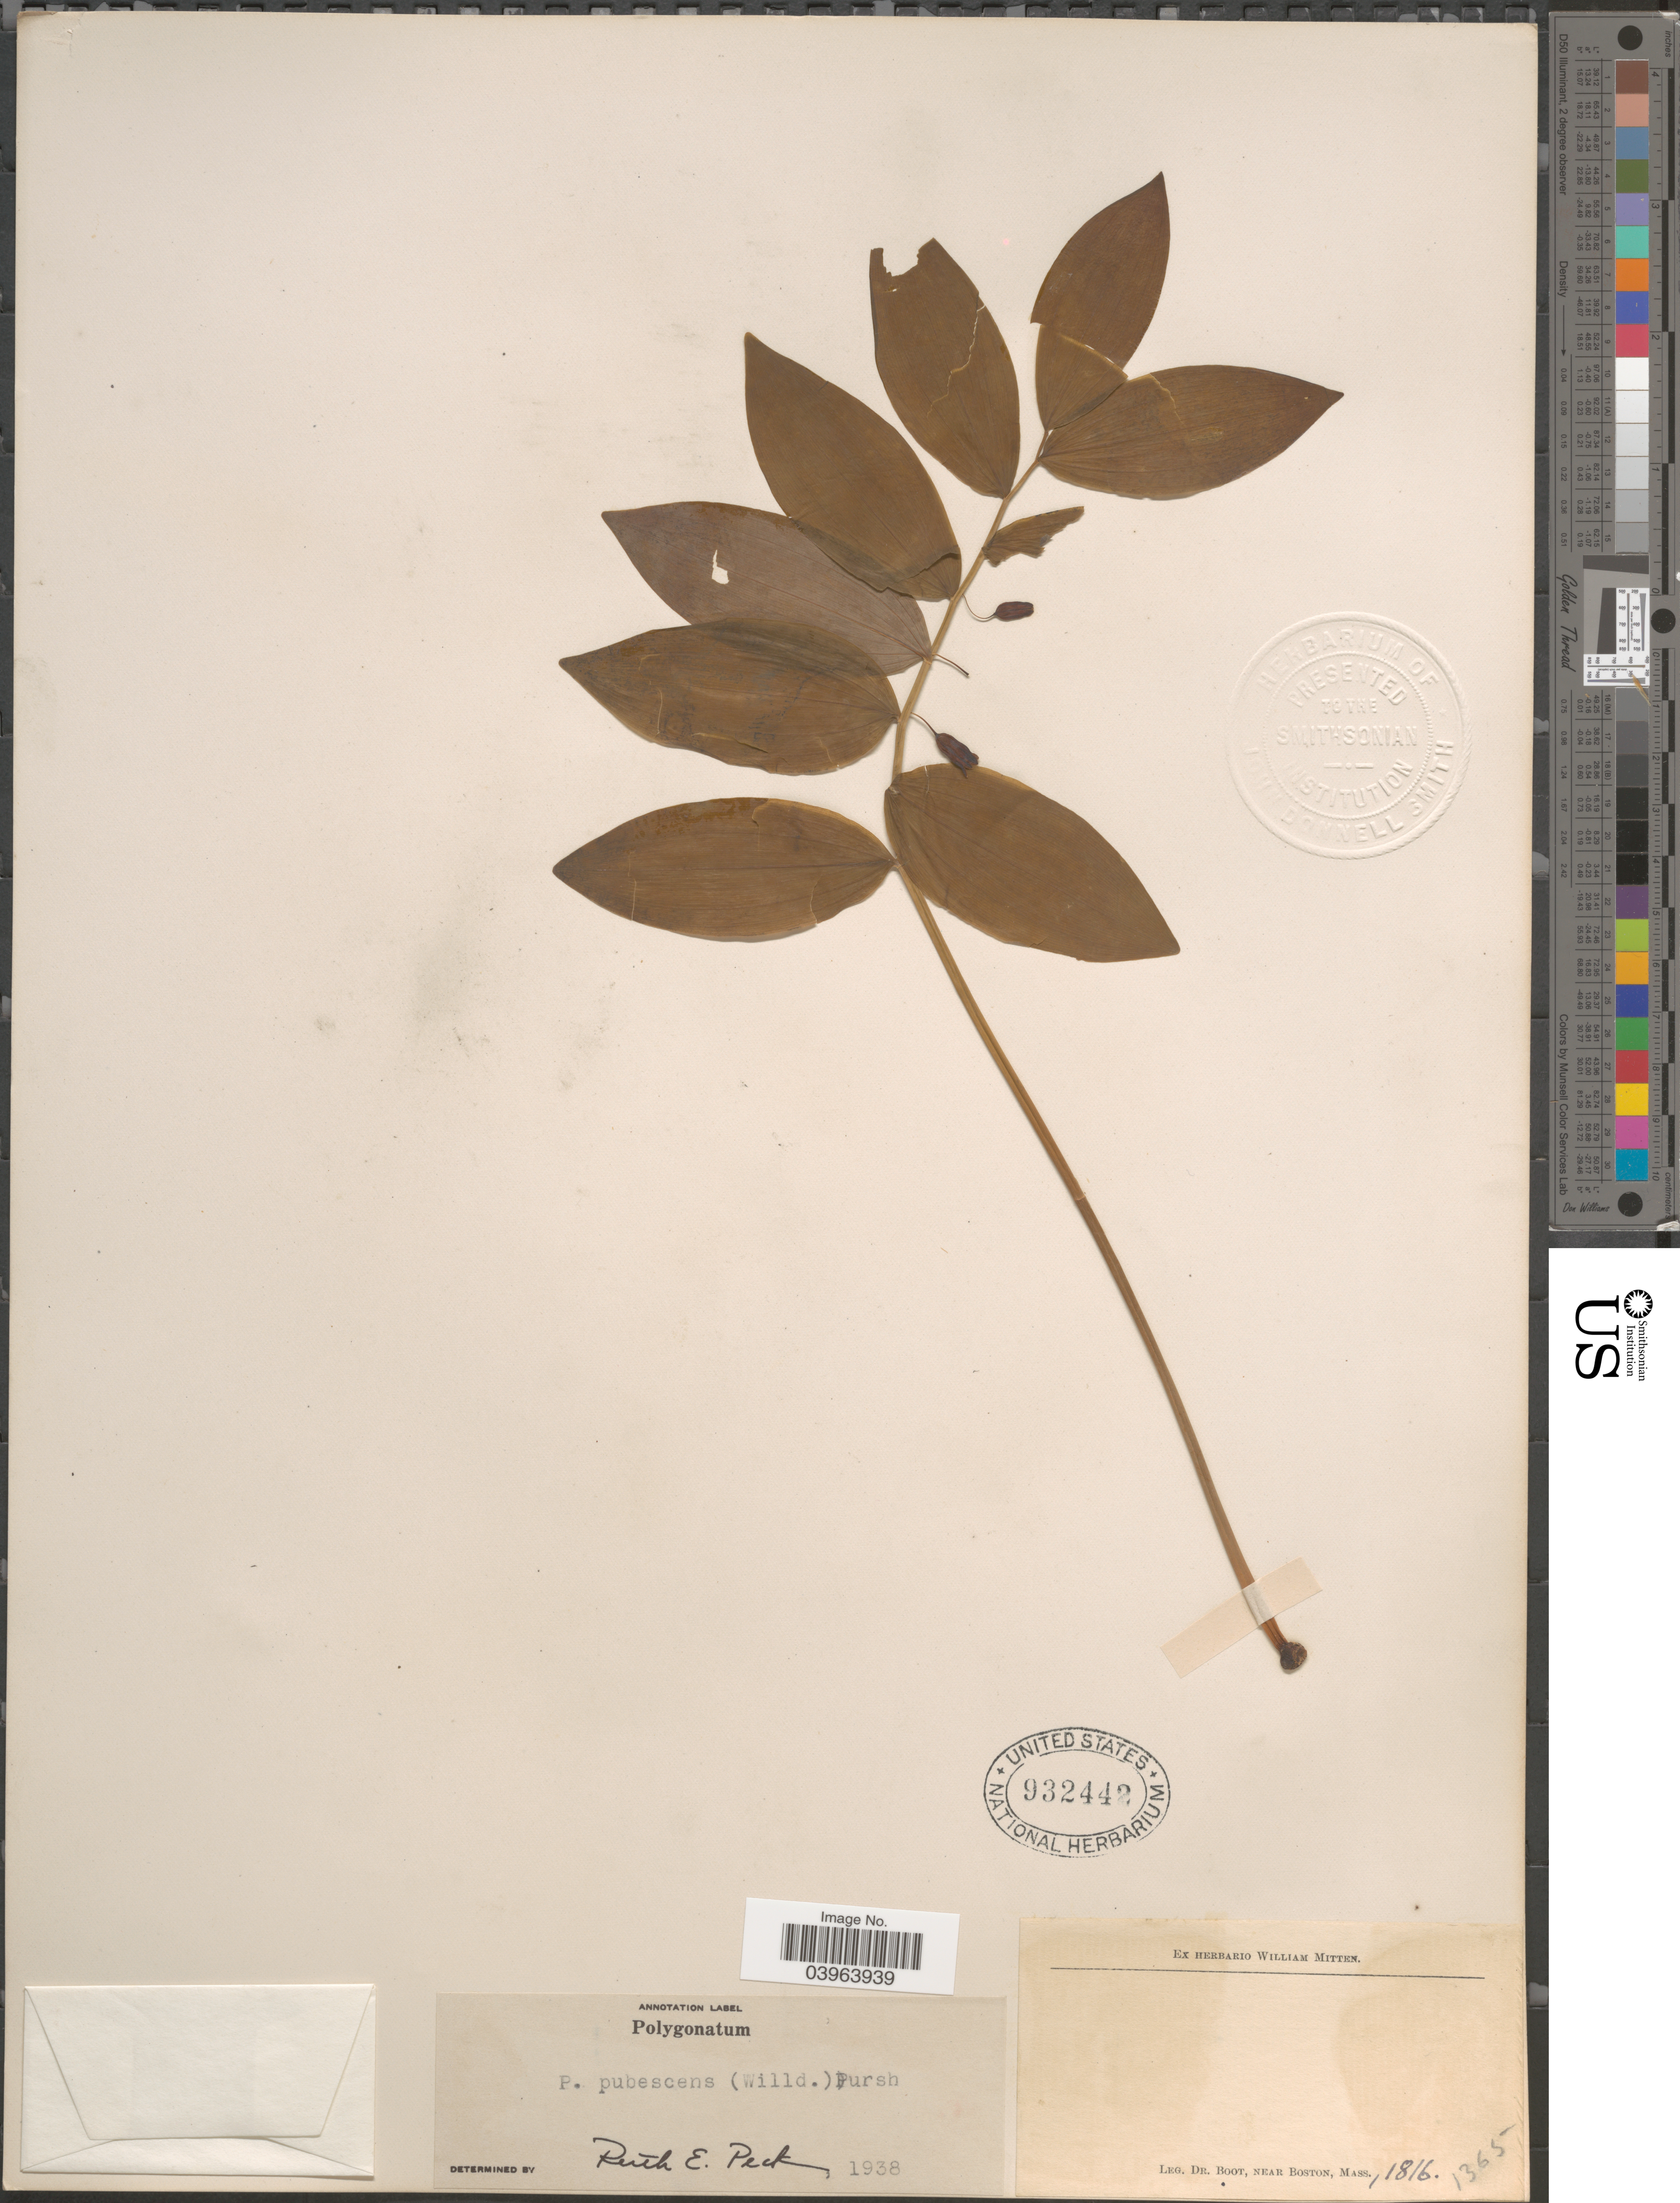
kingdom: Plantae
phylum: Tracheophyta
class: Liliopsida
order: Asparagales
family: Asparagaceae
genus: Polygonatum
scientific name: Polygonatum pubescens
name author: (Willd.) Pursh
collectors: Boot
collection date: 1816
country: United States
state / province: Massachusetts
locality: Near Boston.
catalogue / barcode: US 932442